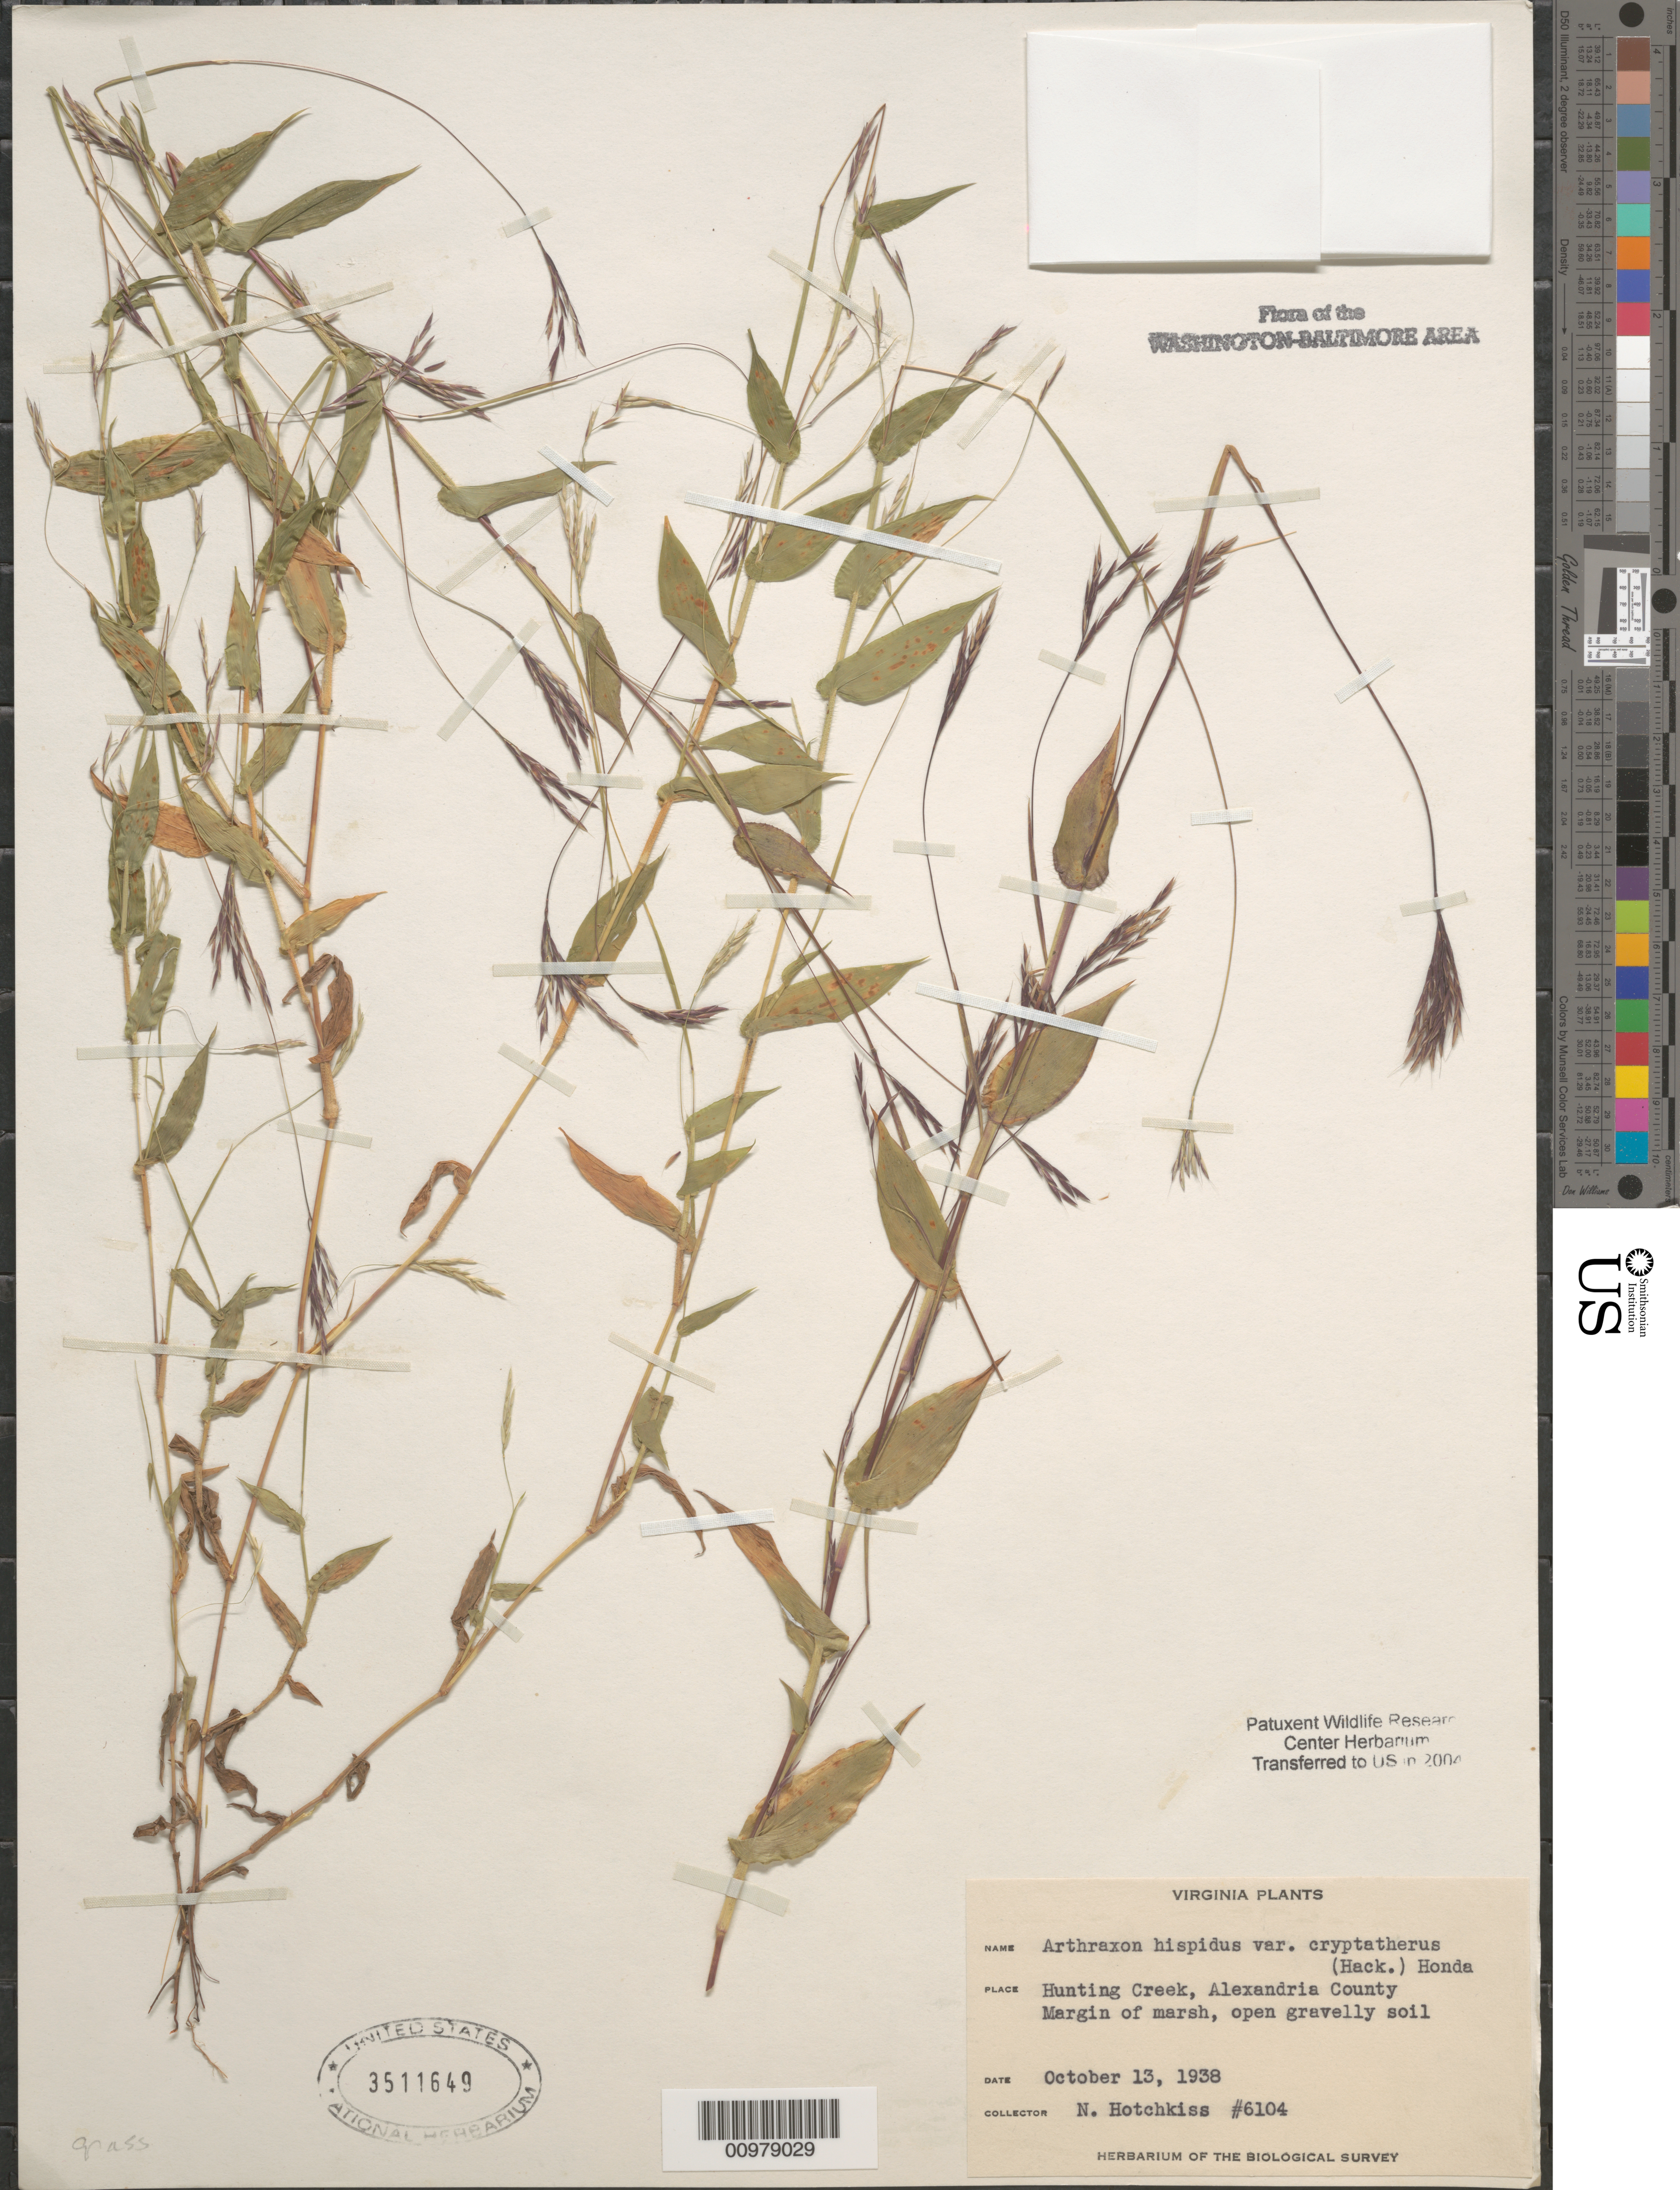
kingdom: Plantae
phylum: Tracheophyta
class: Liliopsida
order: Poales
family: Poaceae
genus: Arthraxon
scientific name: Arthraxon hispidus var. cryptatherus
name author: (Hack.) Honda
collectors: N. Hotchkiss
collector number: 6104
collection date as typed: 13 Oct 1938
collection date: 1938-10-13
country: United States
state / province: Virginia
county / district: Fairfax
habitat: margin of marsh, open gravelly soil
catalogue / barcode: US 3511649